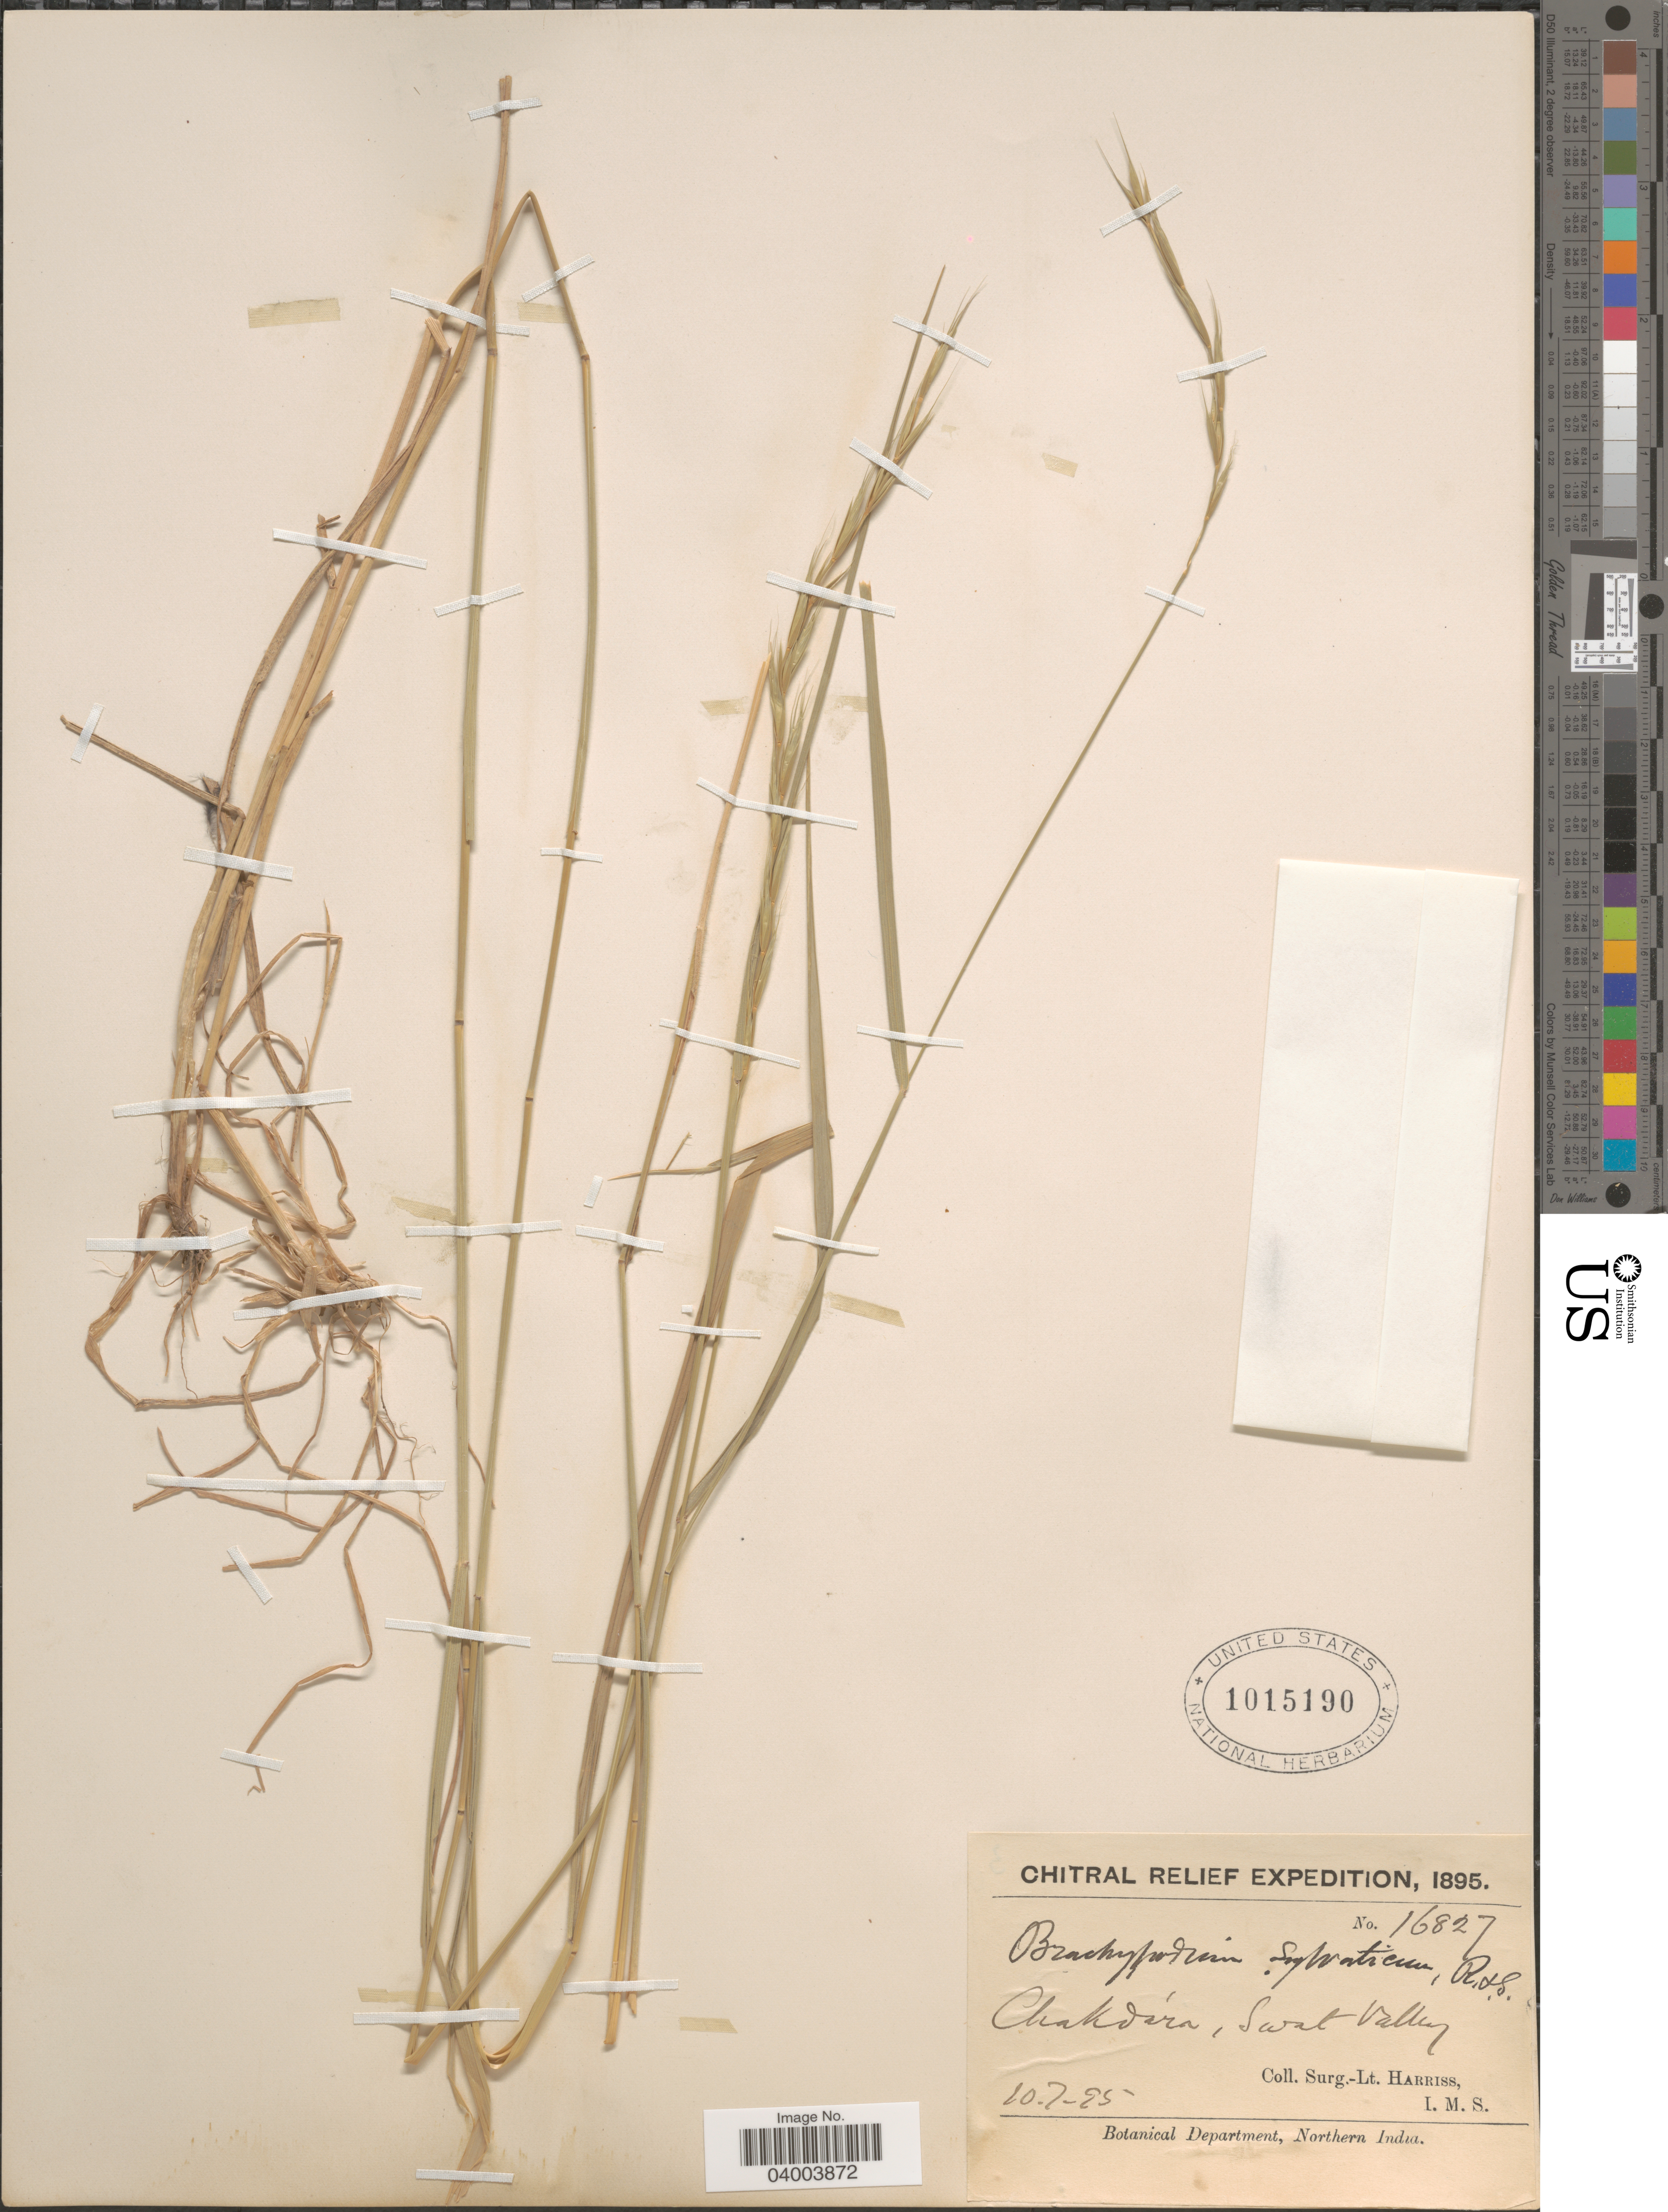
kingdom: Plantae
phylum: Tracheophyta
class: Liliopsida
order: Poales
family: Poaceae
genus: Brachypodium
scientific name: Brachypodium sylvaticum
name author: (Huds.) P. Beauv.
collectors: S. A. Harris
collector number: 16827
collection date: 1895-07-10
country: Pakistan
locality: Chitral Relief. Chakdara, Swat Valley.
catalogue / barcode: US 1015190